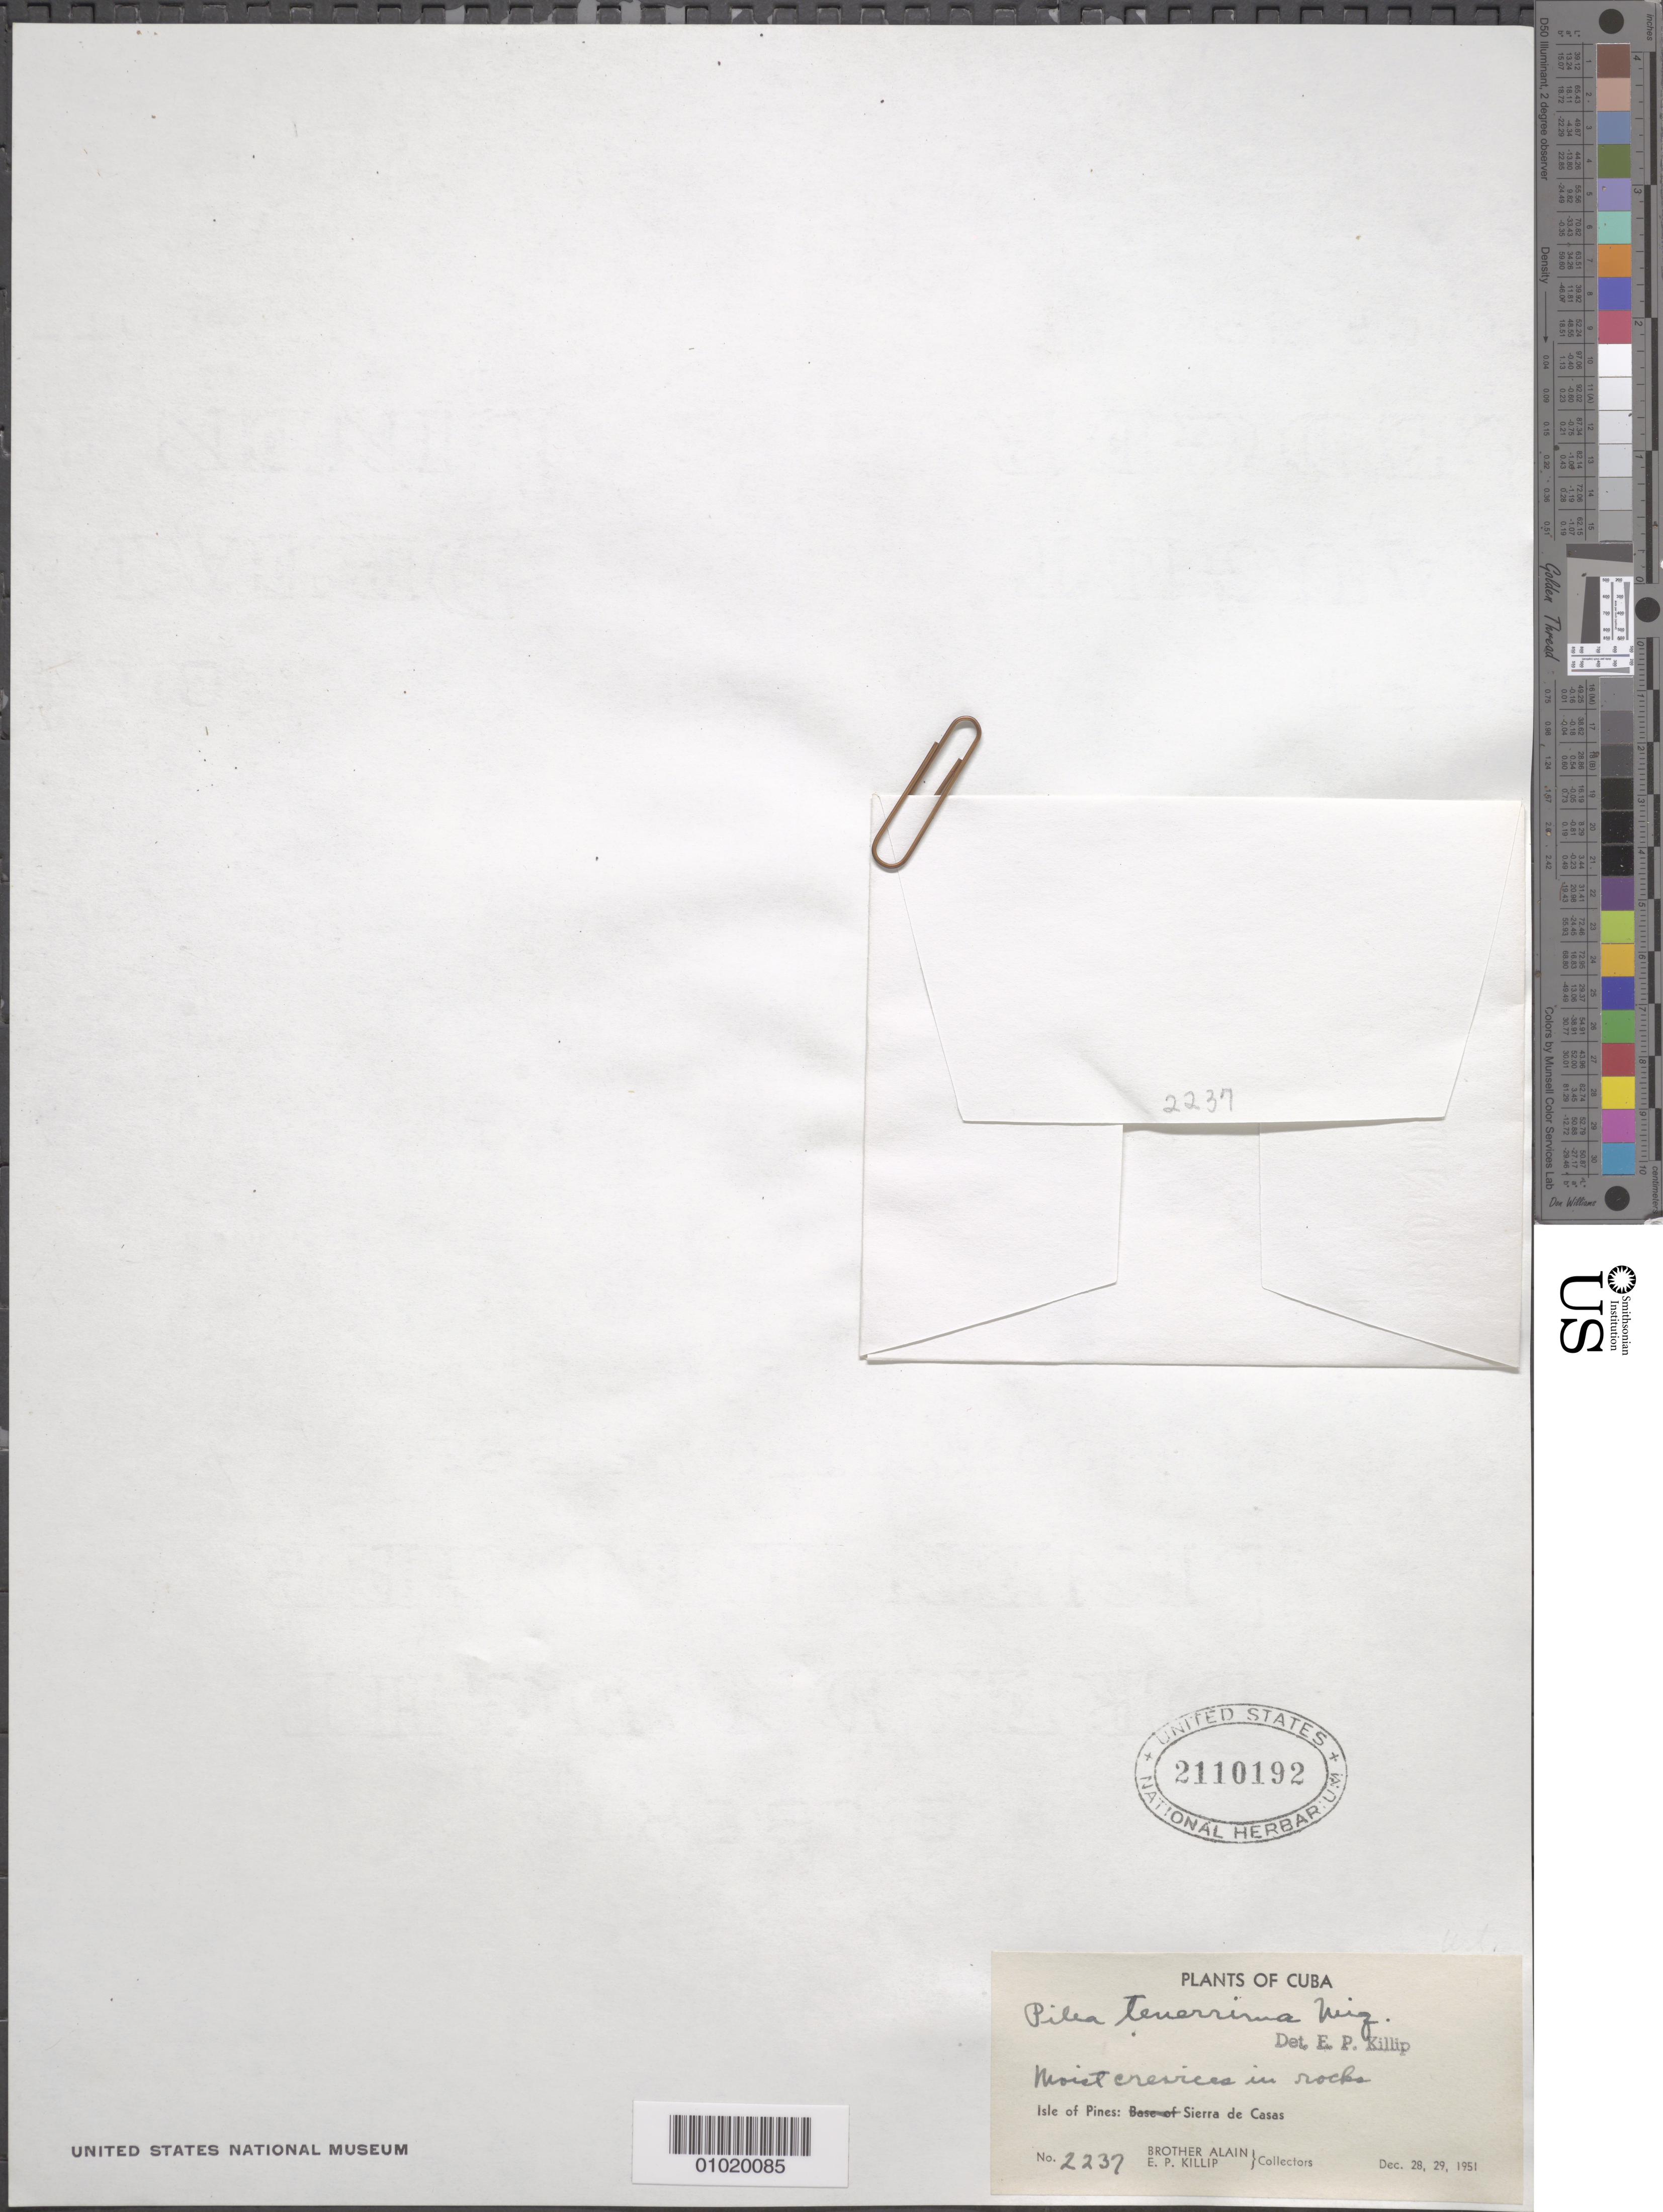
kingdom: Plantae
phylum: Tracheophyta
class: Magnoliopsida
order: Rosales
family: Urticaceae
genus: Pilea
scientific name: Pilea tenerrima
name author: Miq.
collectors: A. H. Liogier & E. P. Killip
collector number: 2237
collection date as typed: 28 Dec 1951 or 29 Dec 1951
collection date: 1951-12-28 or 1951-12-29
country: Cuba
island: Isla de la Juventud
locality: Sierra de Casas Moist crevices in rocks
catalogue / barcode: US 2110192